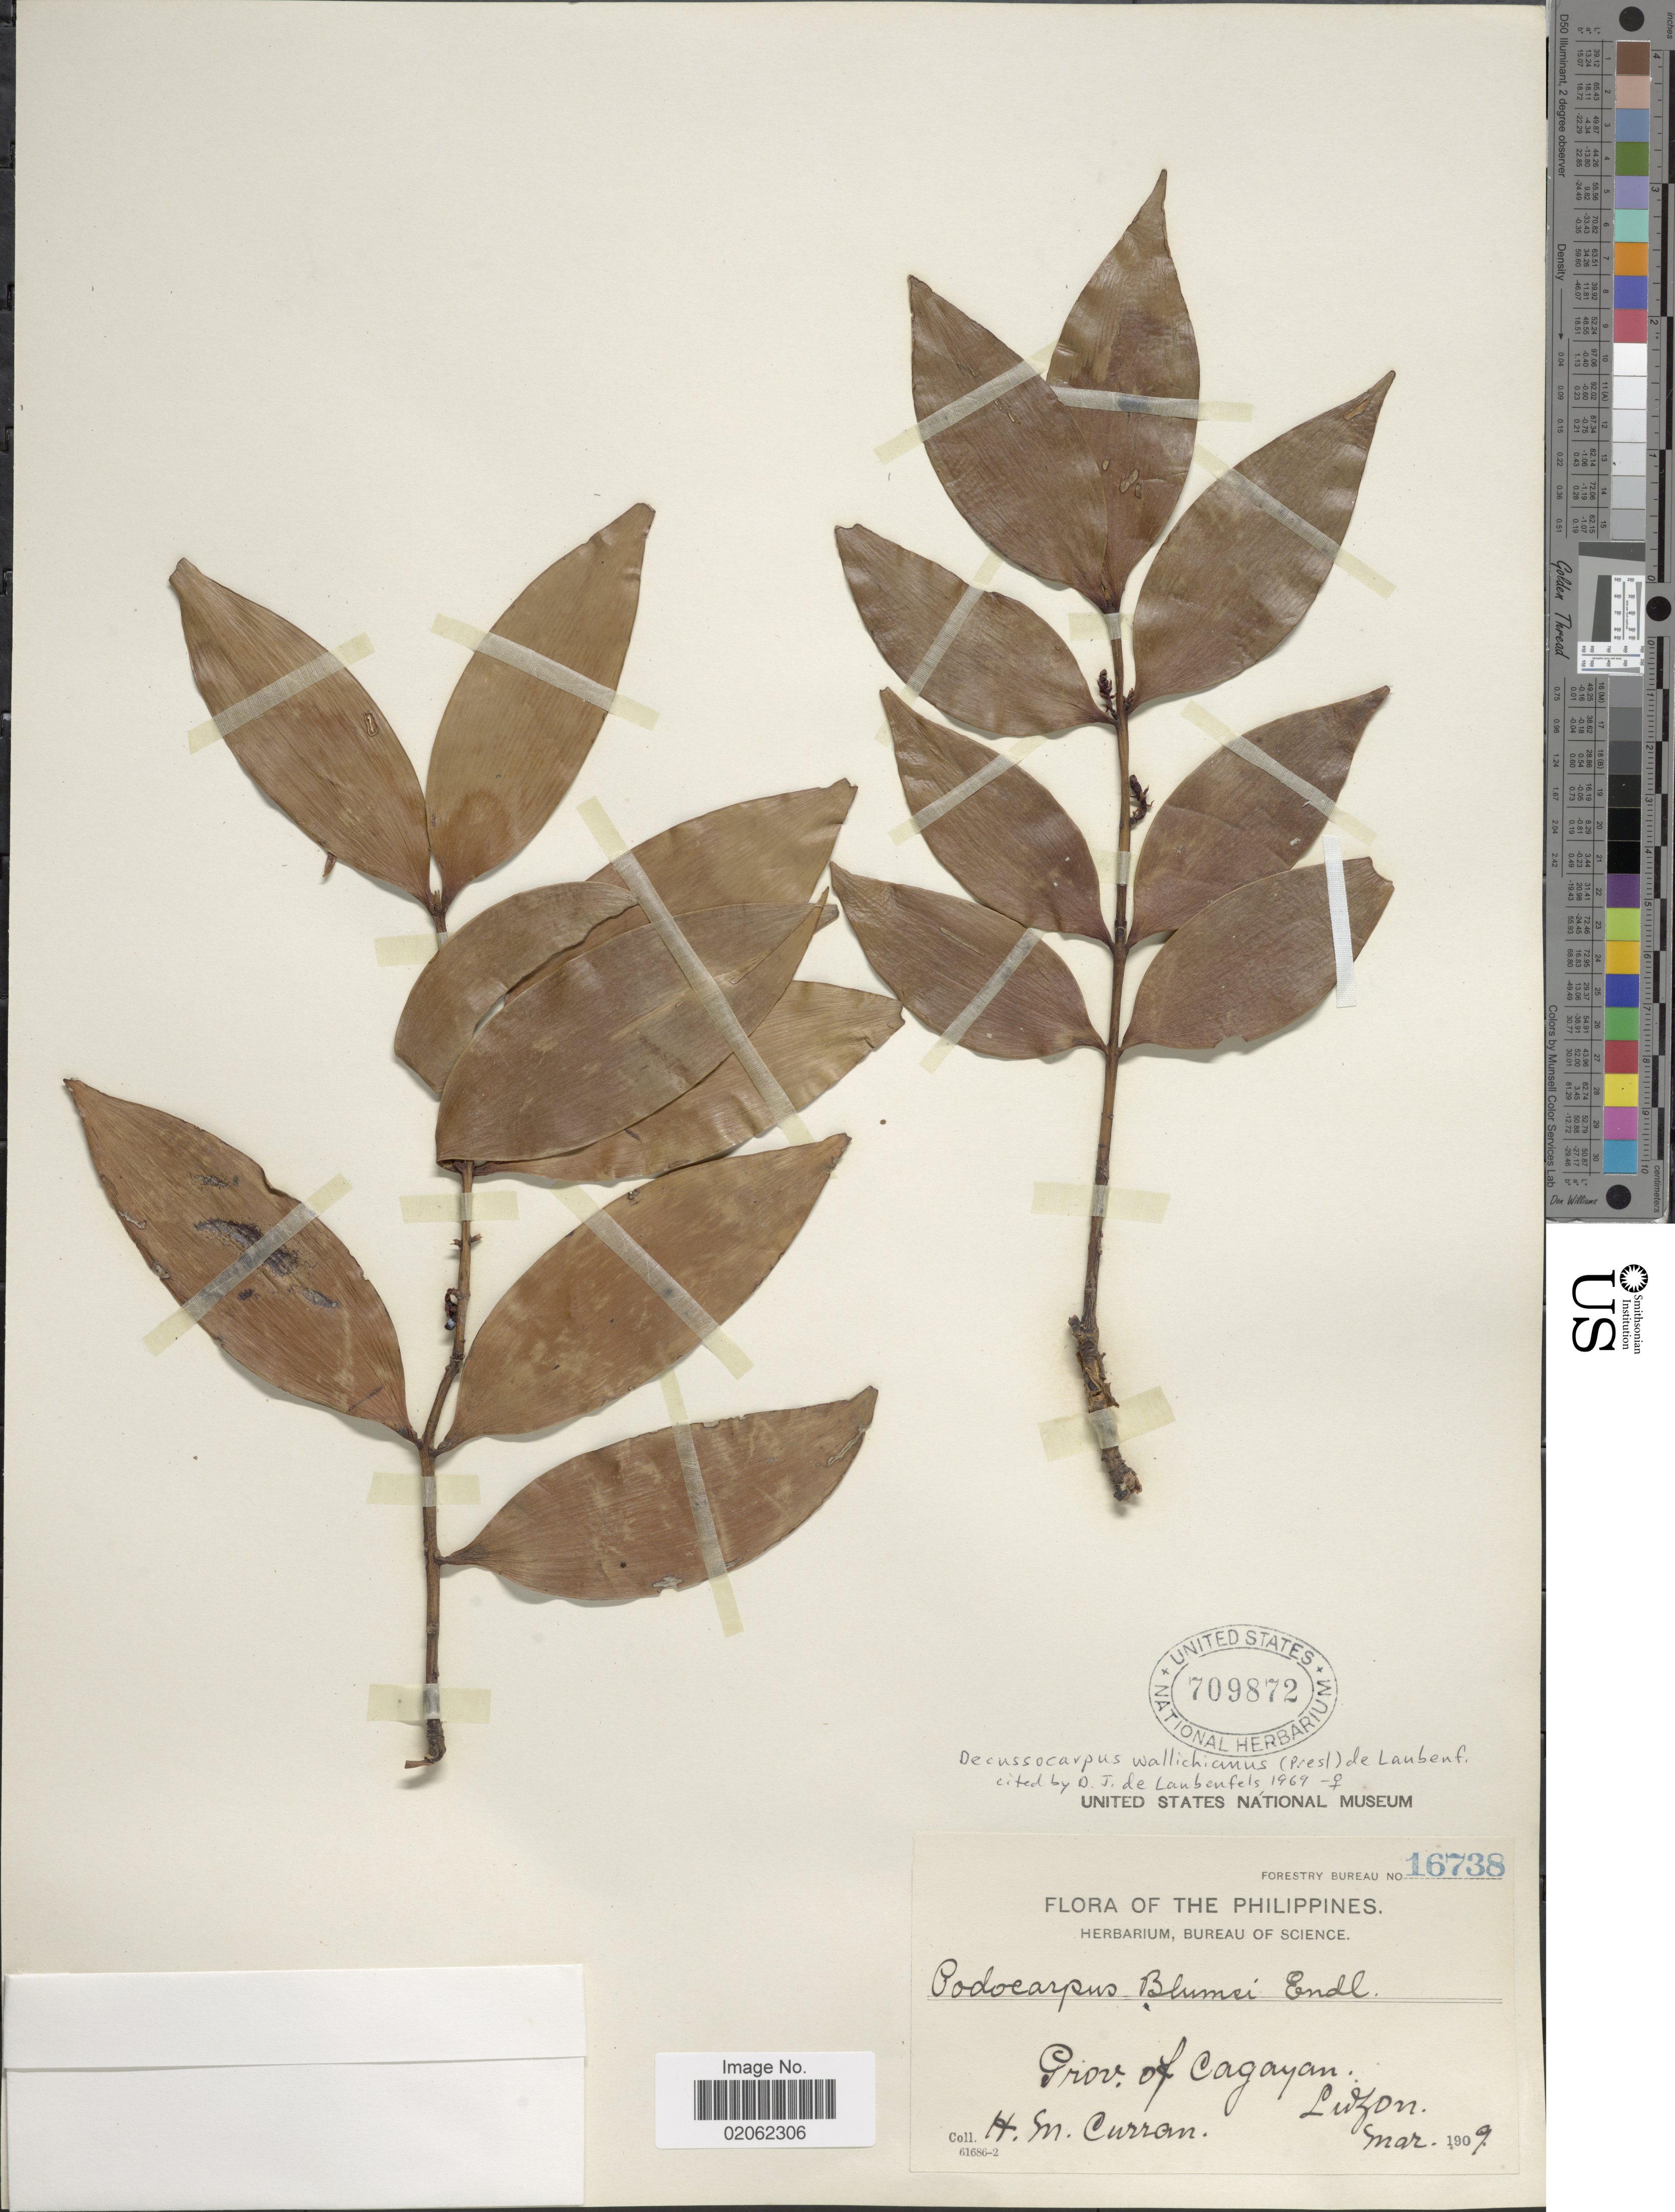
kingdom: Plantae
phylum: Tracheophyta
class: Pinopsida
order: Pinales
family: Podocarpaceae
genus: Decussocarpus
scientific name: Decussocarpus wallichianus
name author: (C. Presl) de Laub.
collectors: H. M. Curran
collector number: Forestry Bureau 16738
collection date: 1909-03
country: Philippines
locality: Prov. of Cagayan, Luzon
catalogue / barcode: US 709872